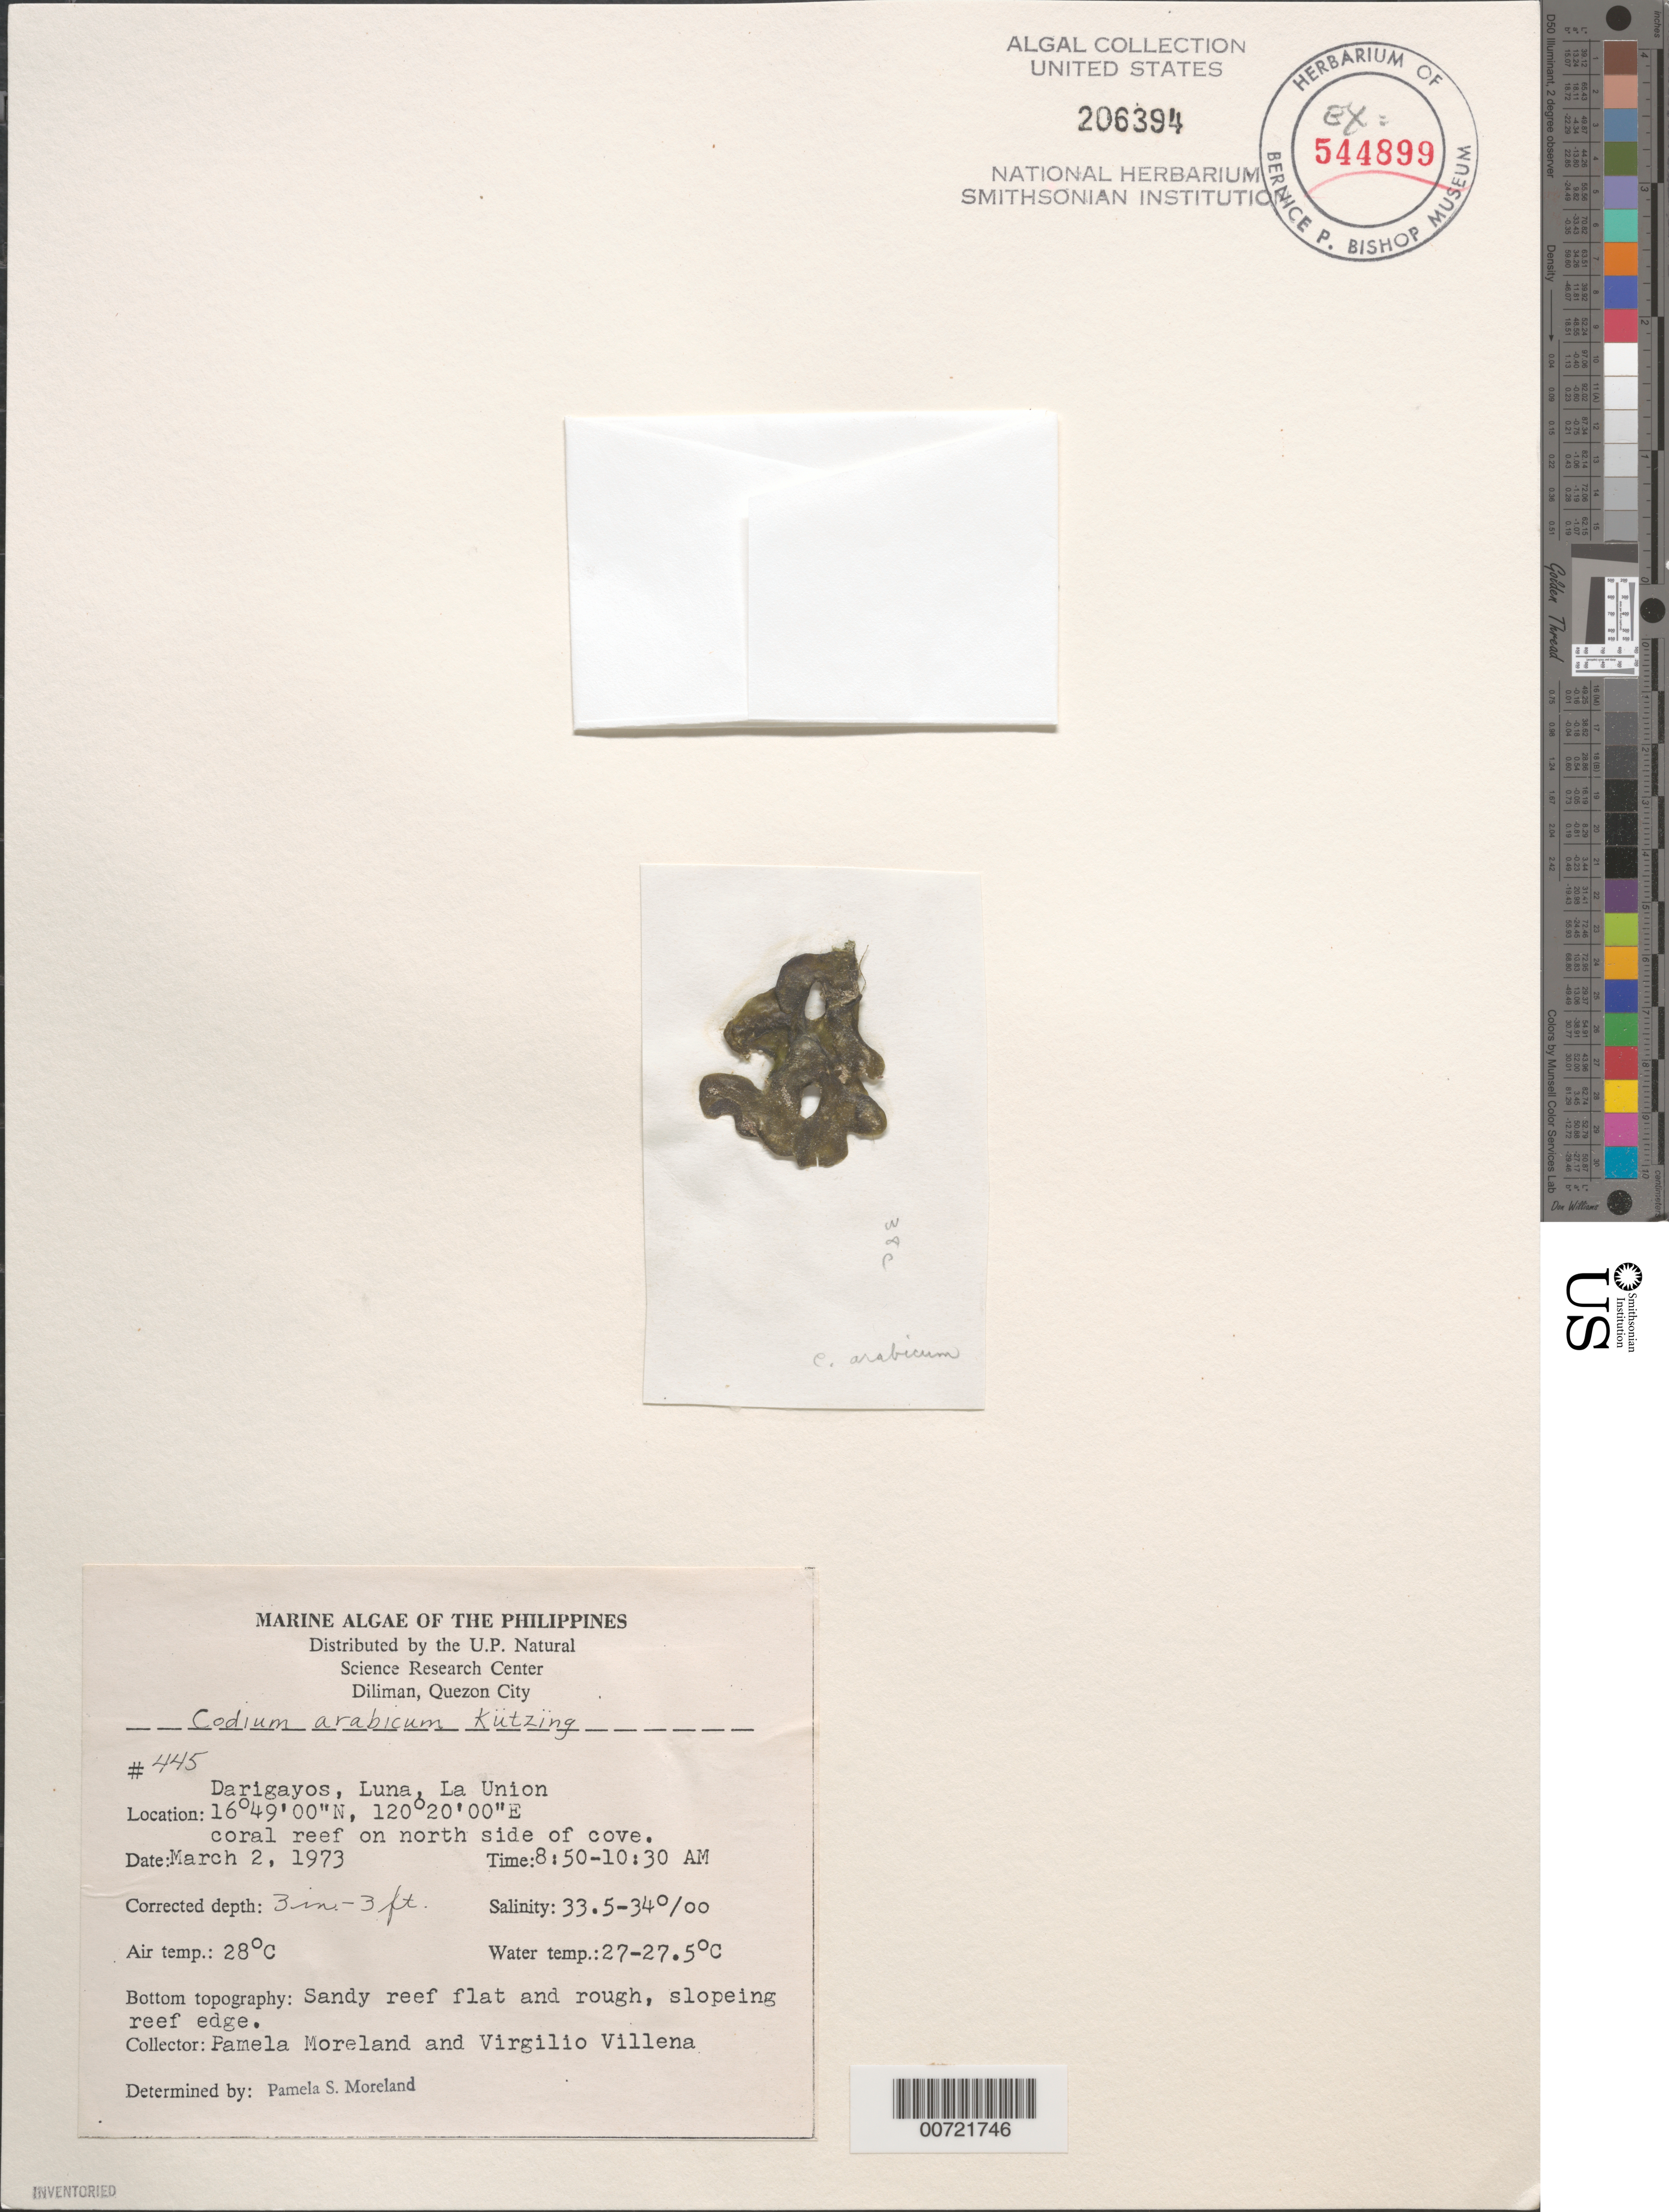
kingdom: Plantae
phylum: Chlorophyta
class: Ulvophyceae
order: Bryopsidales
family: Codiaceae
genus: Codium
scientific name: Codium arabicum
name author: Kütz.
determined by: Moreland, Pamela S.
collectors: P. Moreland & V. Villena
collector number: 445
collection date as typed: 02 Mar 1973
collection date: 1973-03-02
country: Philippines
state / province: Ilocos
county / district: La Union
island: Luzon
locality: Darigayos, Luna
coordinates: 16 49' 00" N, 120 20' 00" E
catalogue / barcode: US 206394